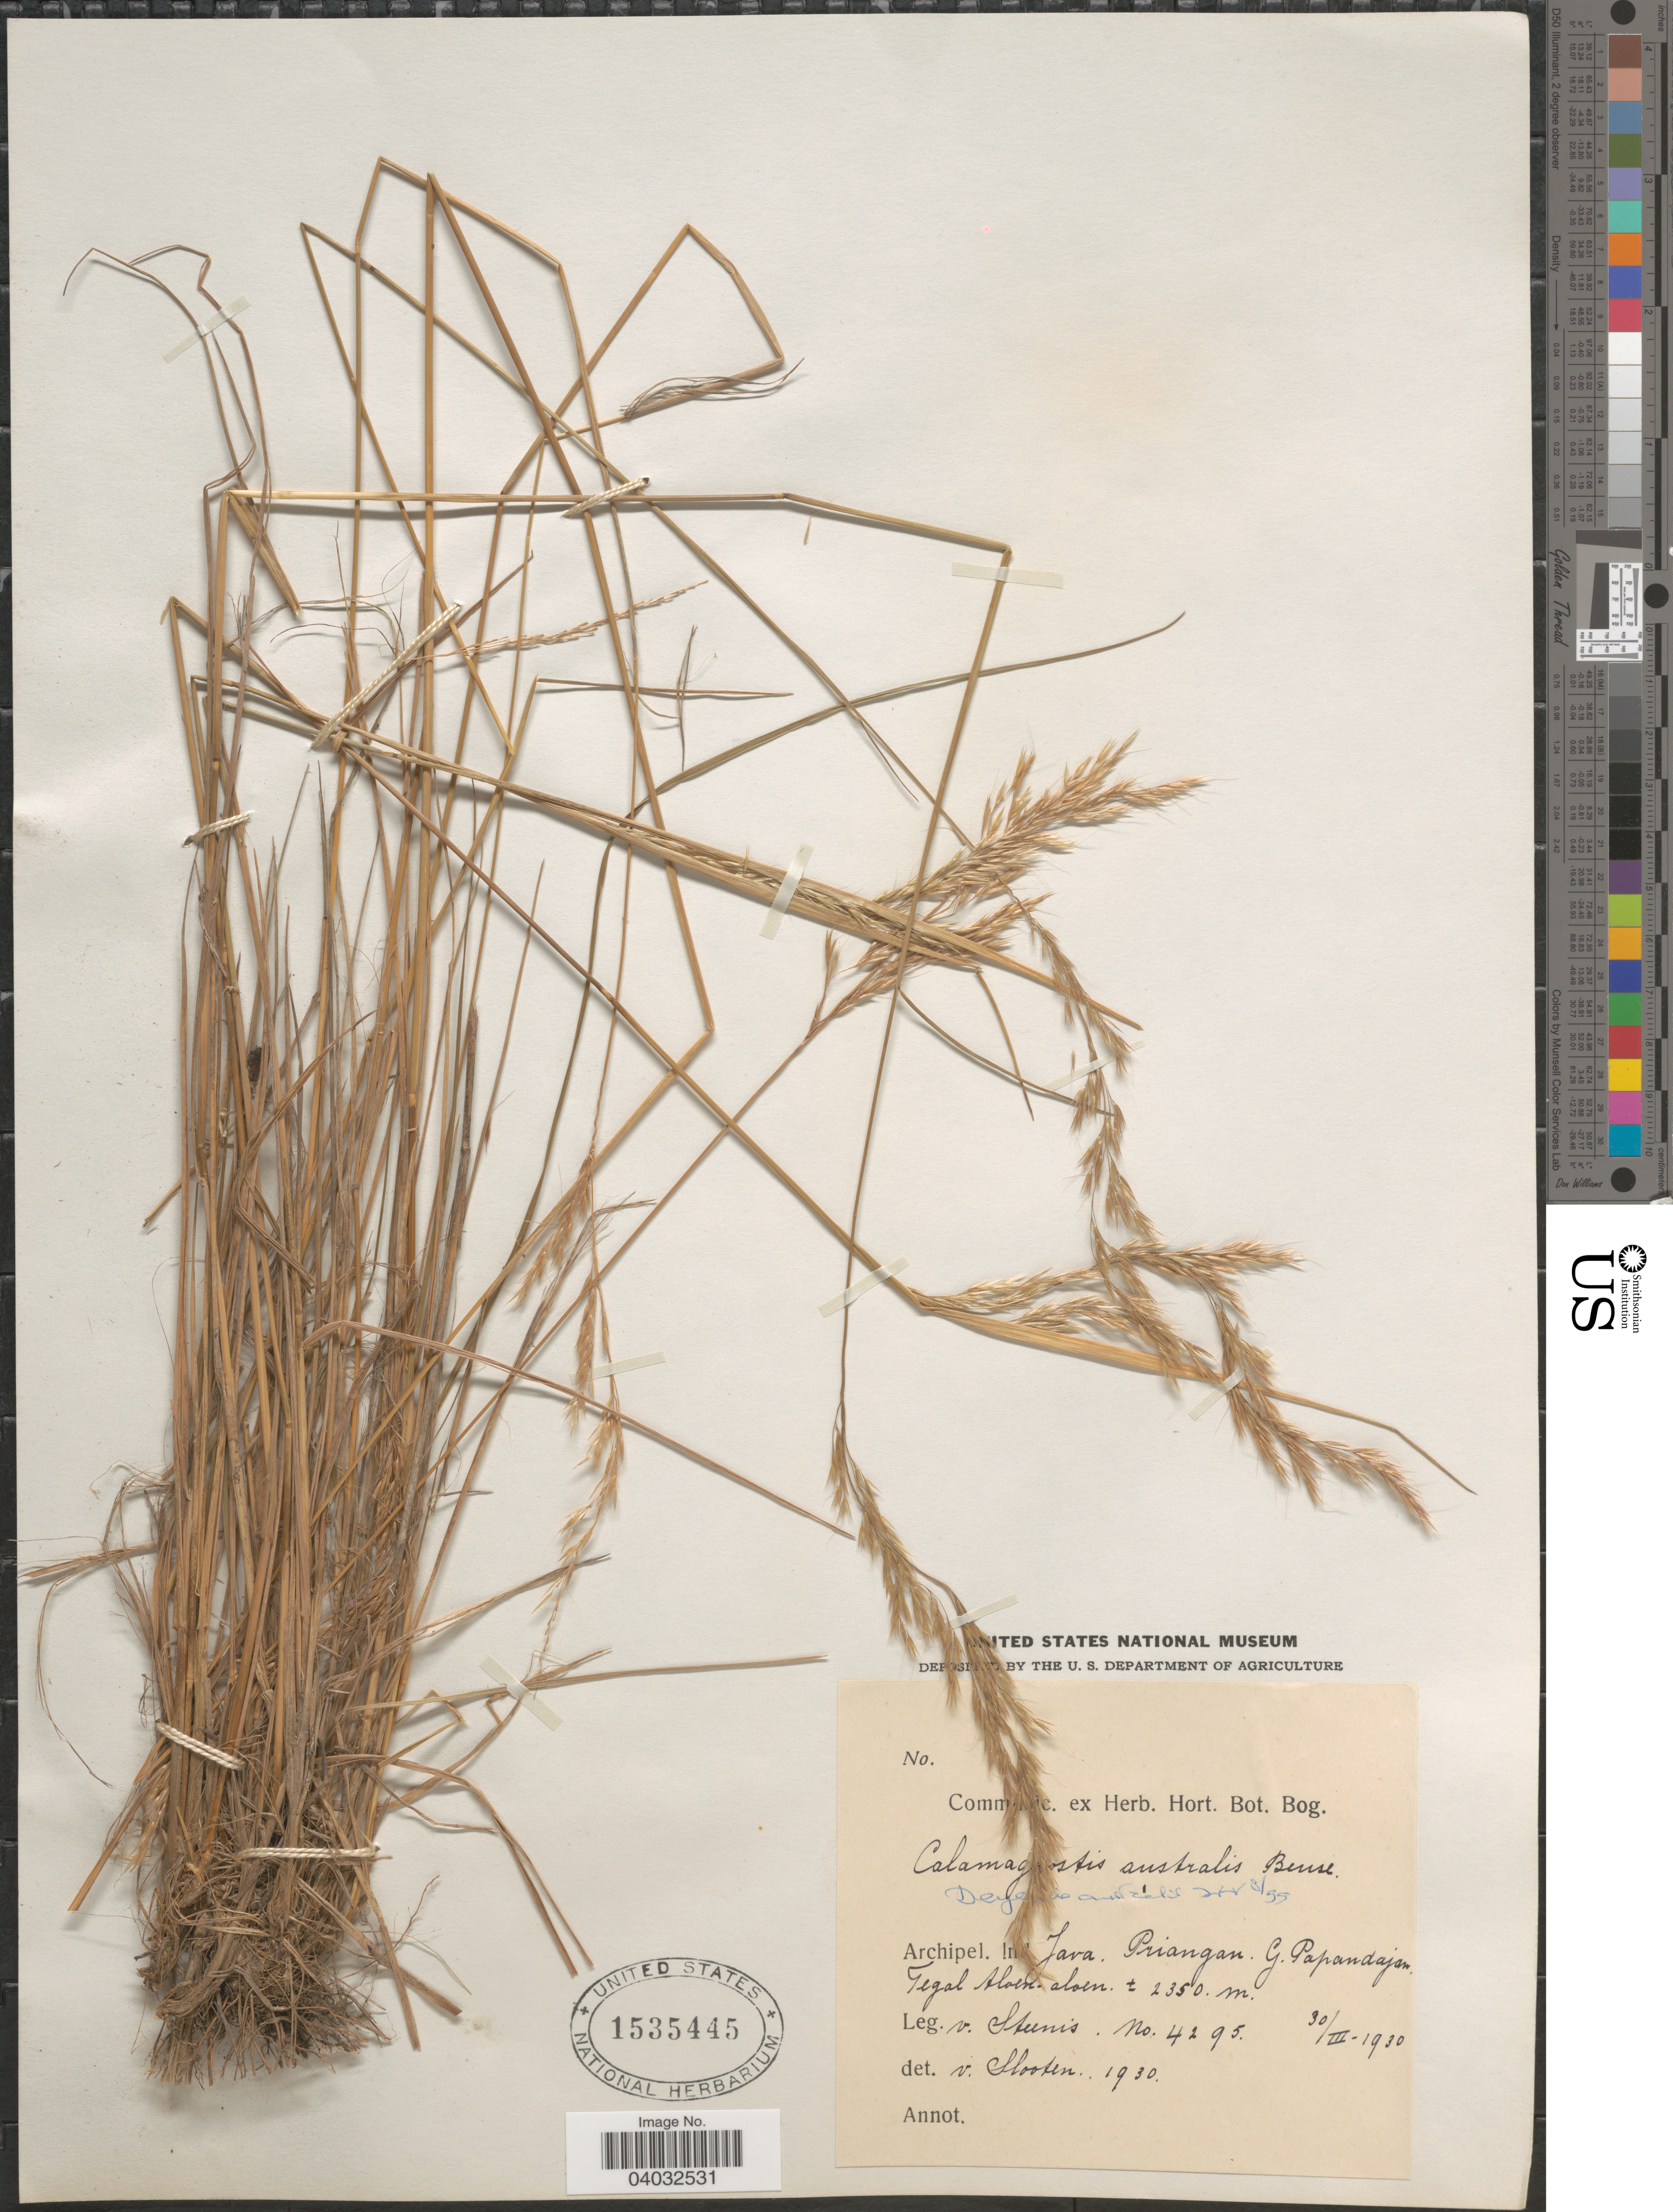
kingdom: Plantae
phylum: Tracheophyta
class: Liliopsida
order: Poales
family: Poaceae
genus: Calamagrostis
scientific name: Calamagrostis australis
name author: (Zoll. & Moritz) Büse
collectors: v. Steenis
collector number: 4295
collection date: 1930-03-30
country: Indonesia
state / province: Java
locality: Archipel. In [illegible text] Java. Priangan. G. Papandajan. Tegal Aloen-aloen.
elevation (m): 2350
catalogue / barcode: US 1535445